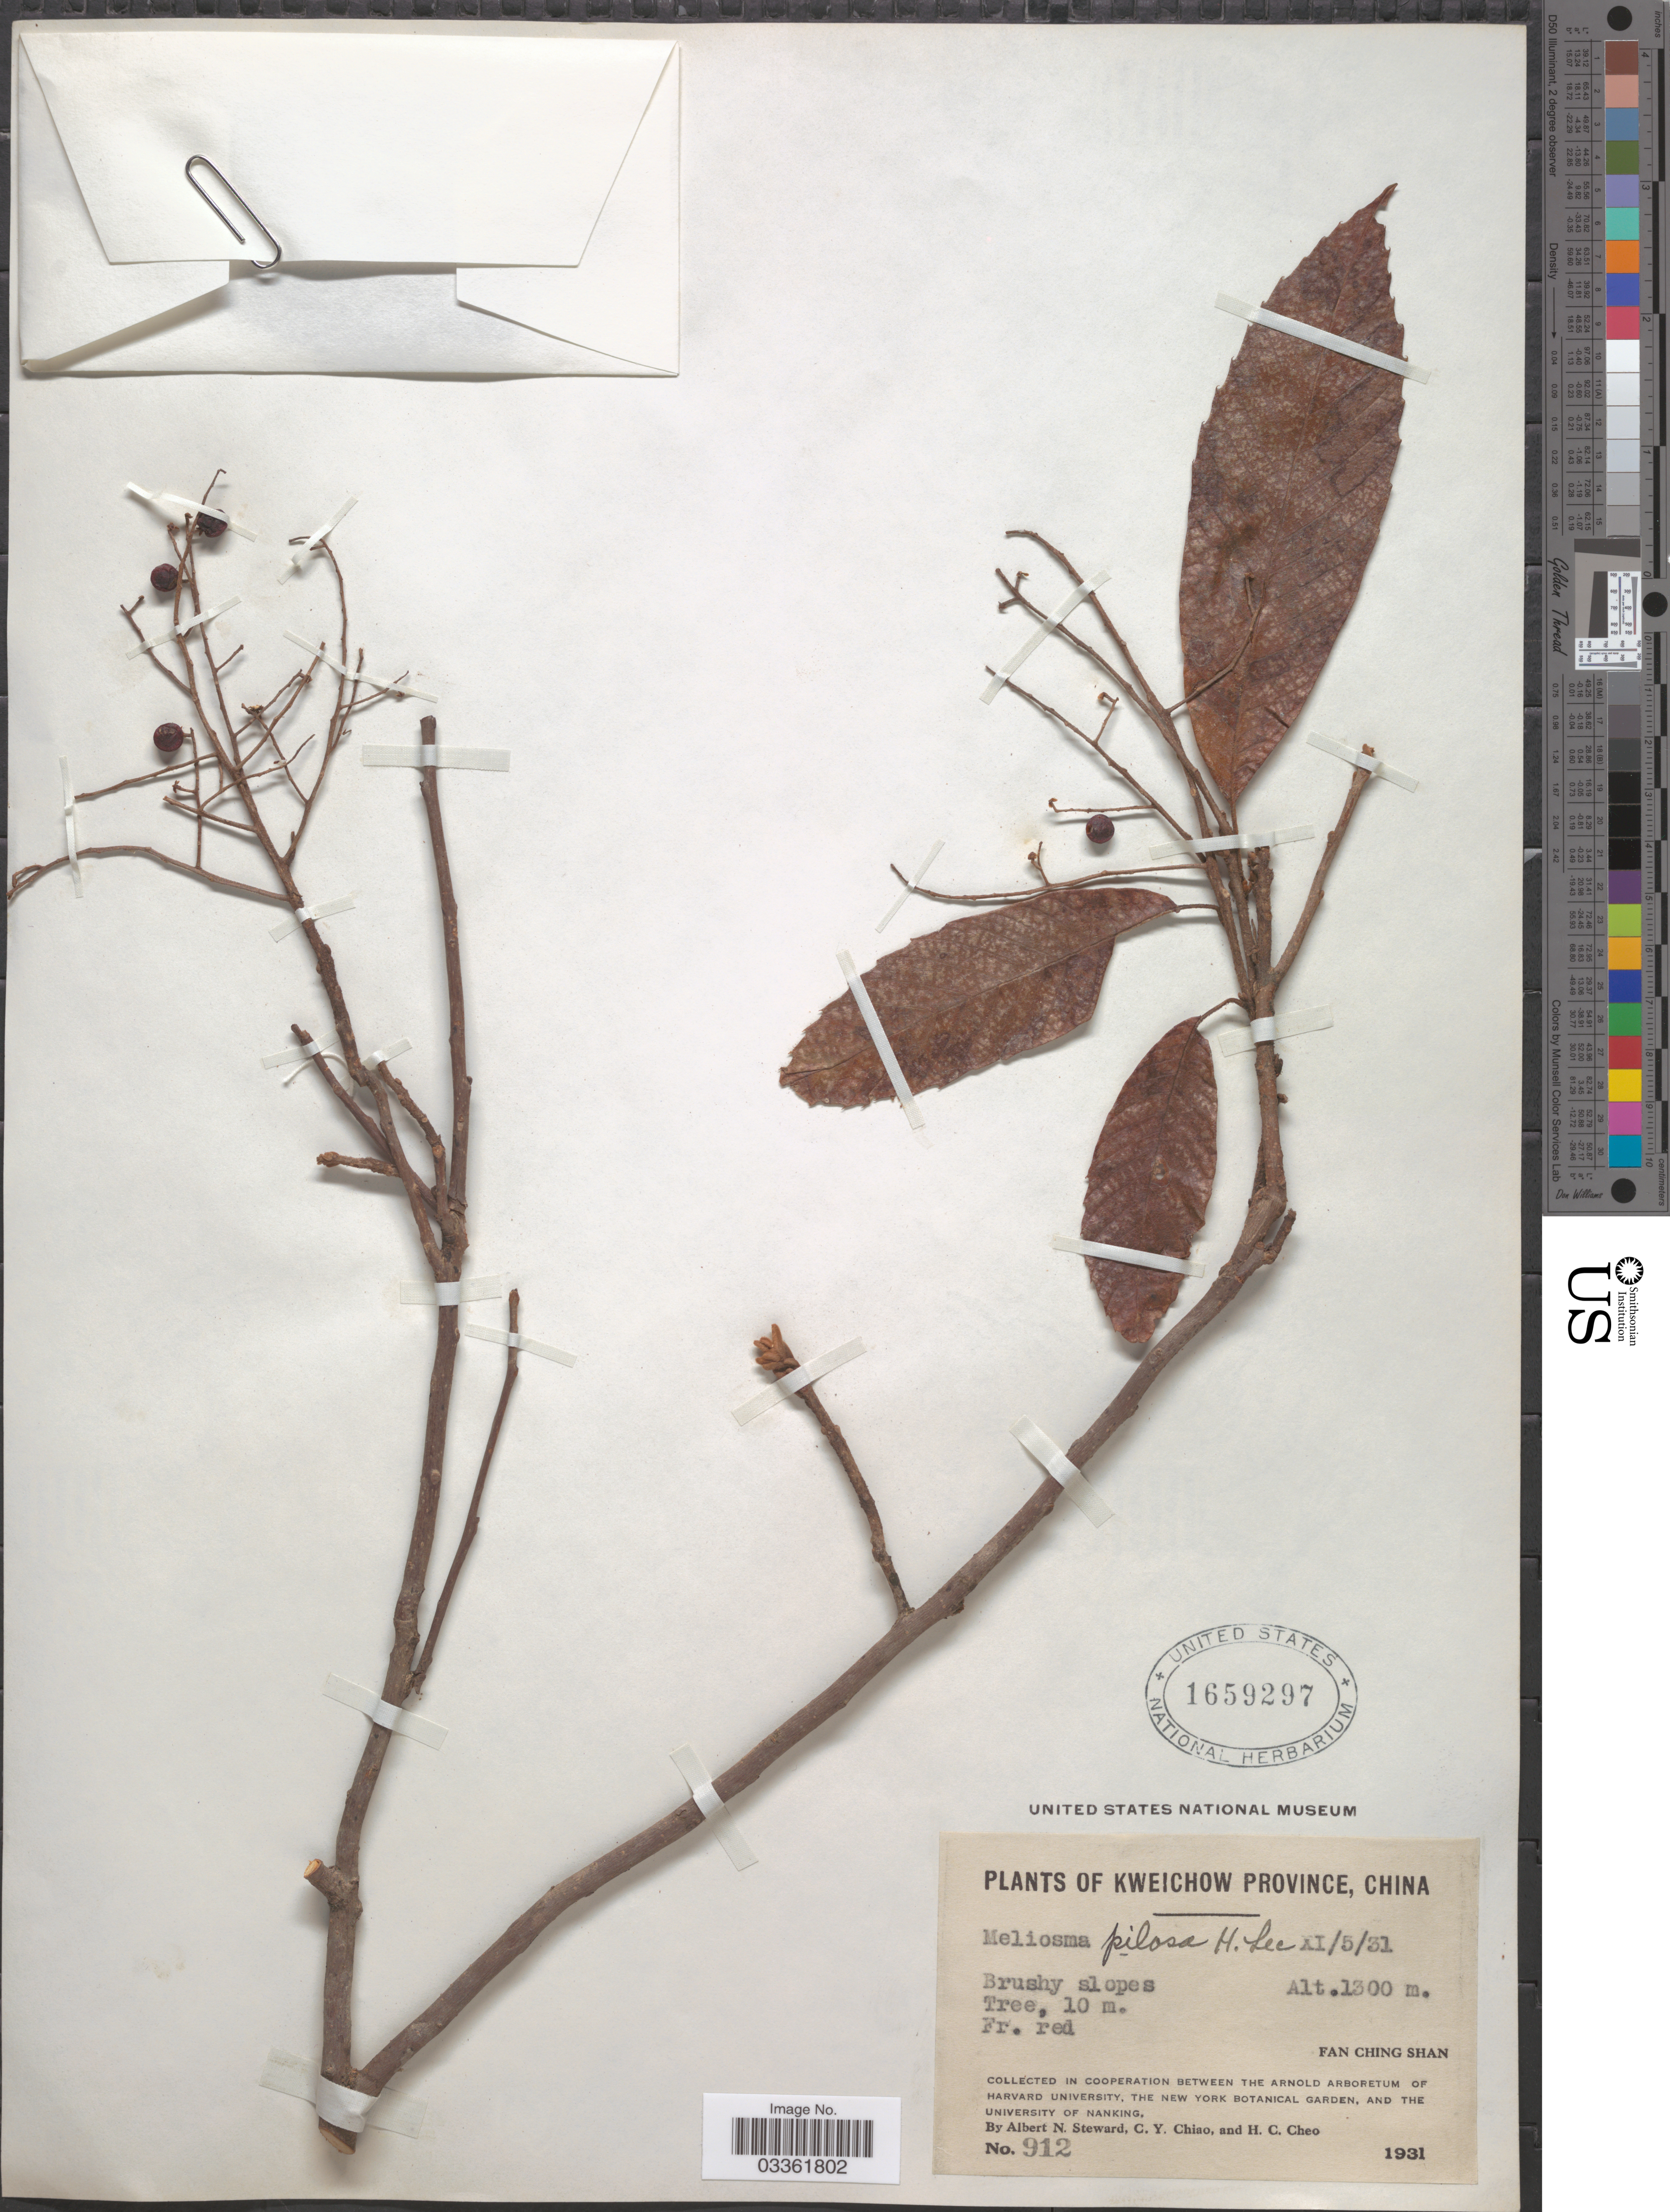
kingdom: Plantae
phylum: Tracheophyta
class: Magnoliopsida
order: Proteales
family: Sabiaceae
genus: Meliosma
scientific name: Meliosma pilosa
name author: Lecomte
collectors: A. N. Steward, C. Y. Chiao & H. Cheo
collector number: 912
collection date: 1931-11-05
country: China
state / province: Guizhou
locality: Kweichow Province, Fan Ching Shan.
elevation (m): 1300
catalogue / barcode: US 1659297